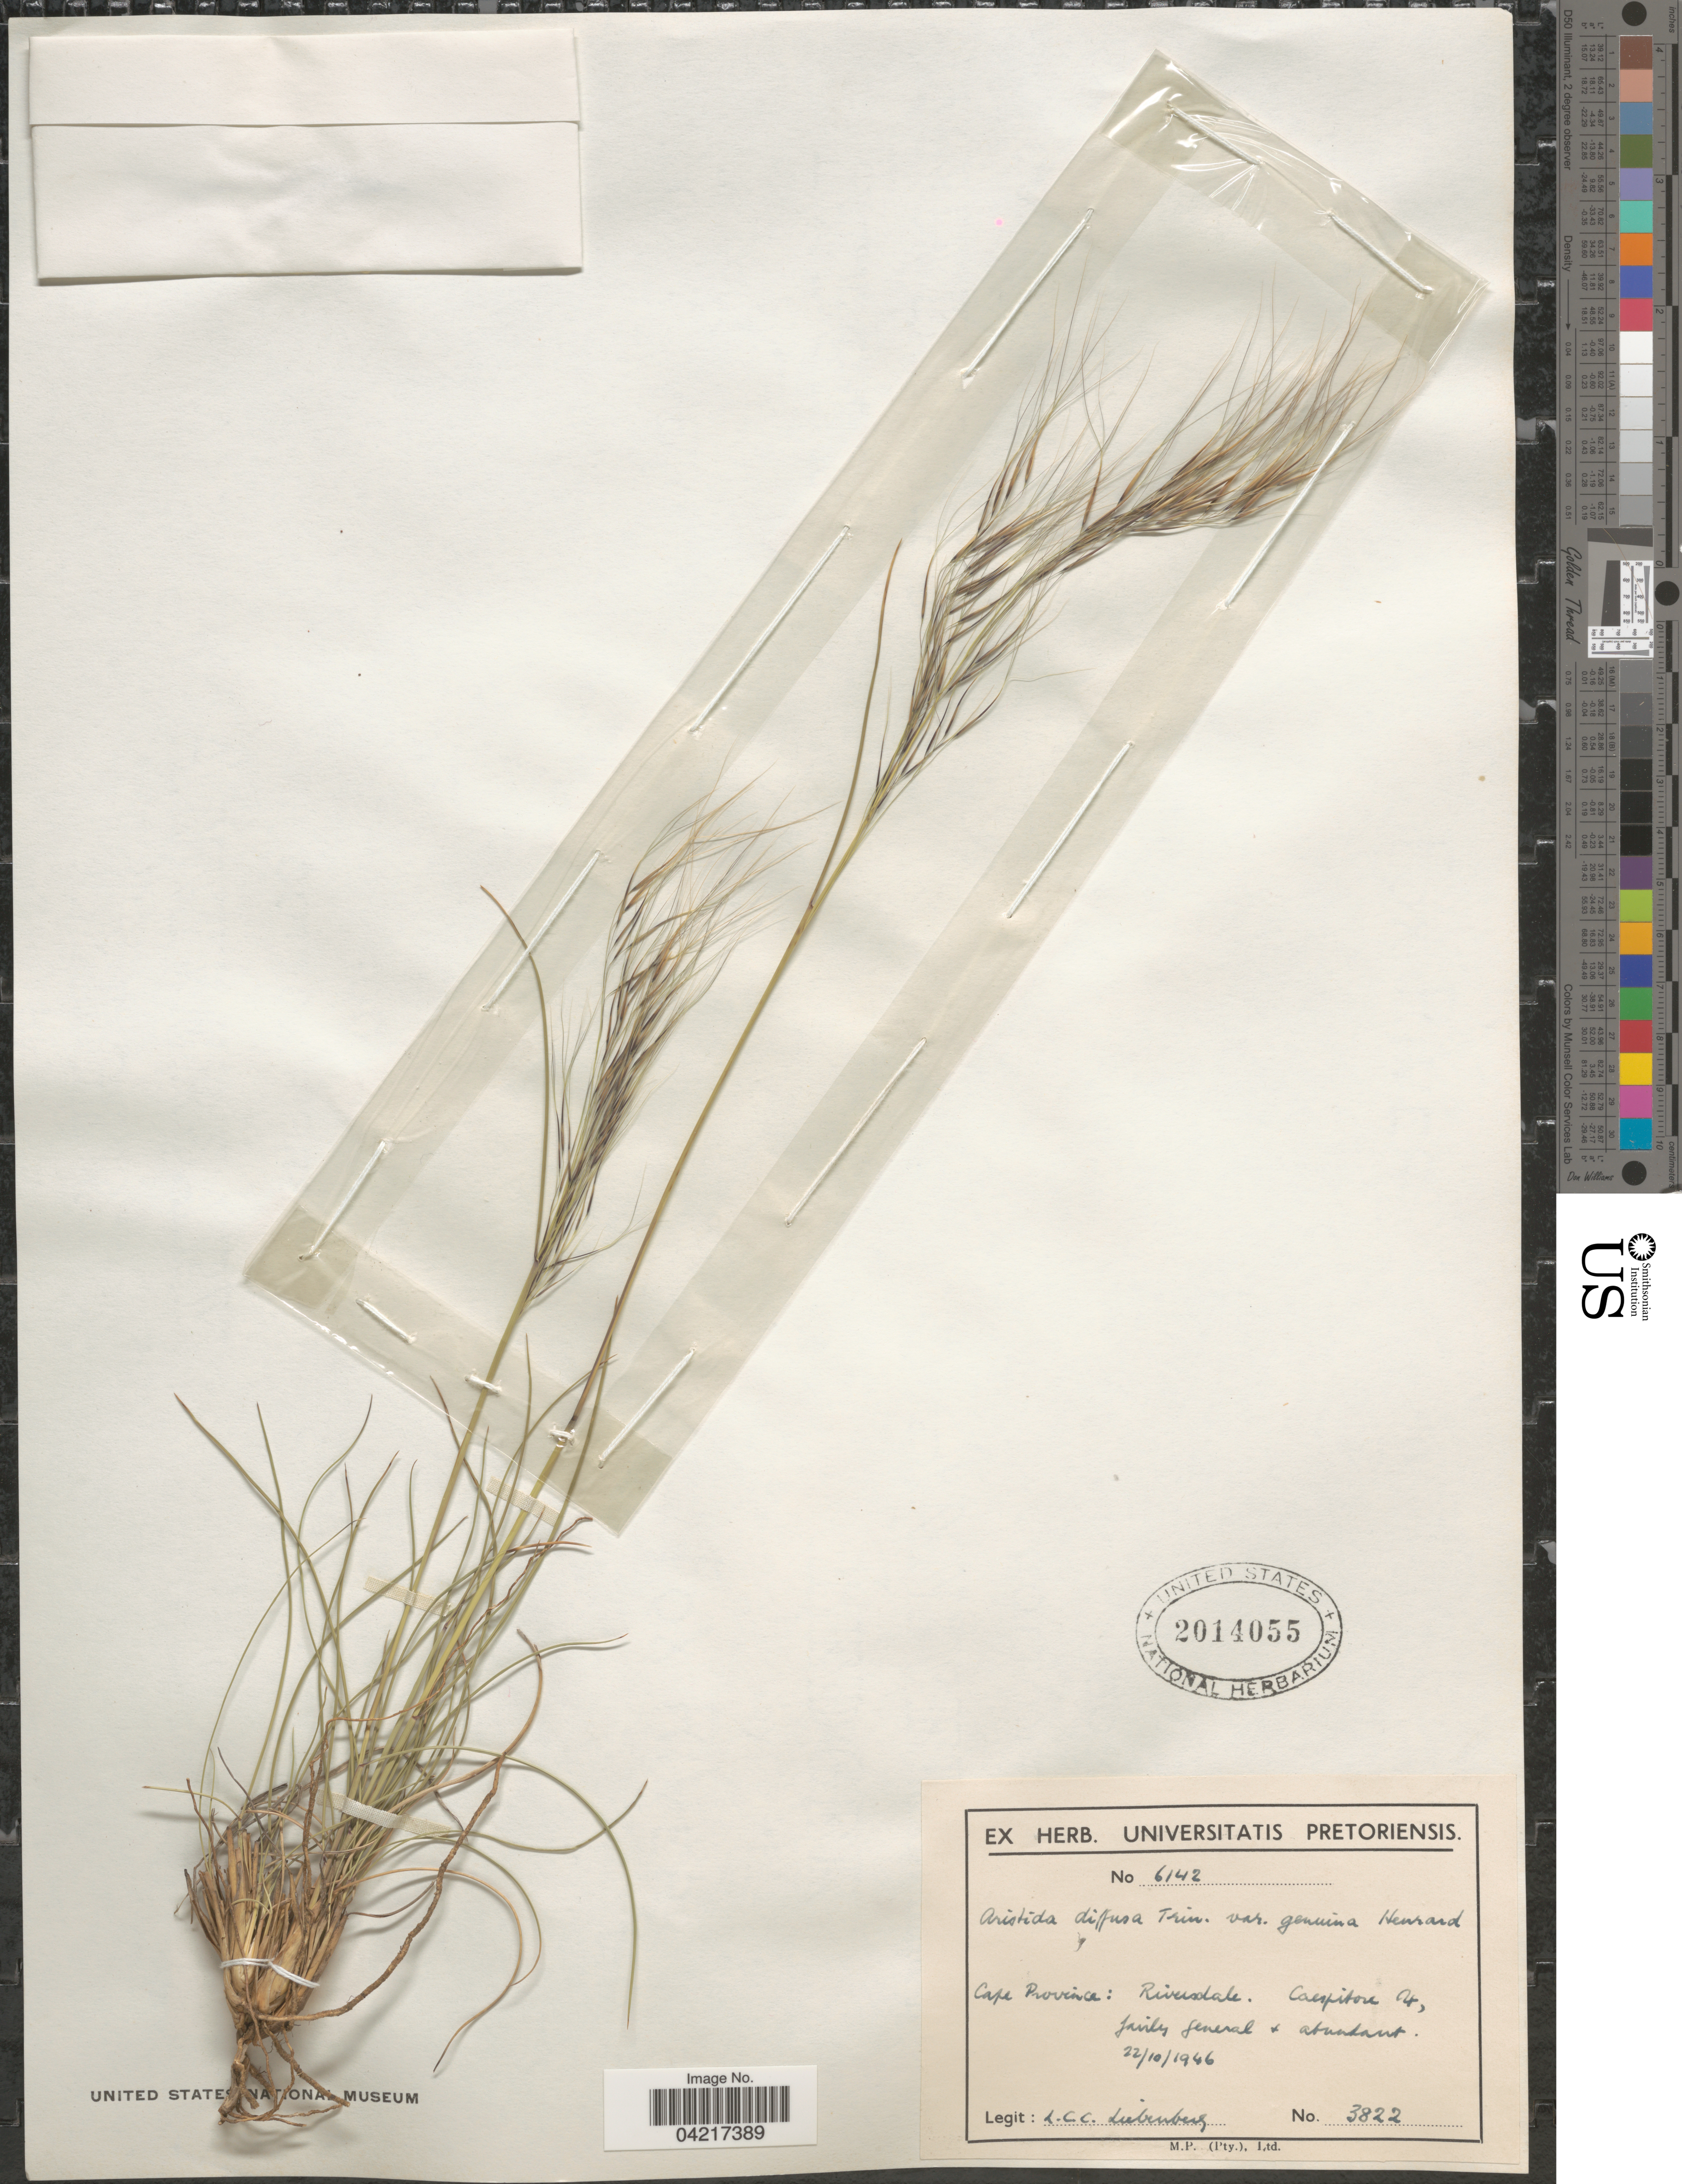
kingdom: Plantae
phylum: Tracheophyta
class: Liliopsida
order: Poales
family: Poaceae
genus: Aristida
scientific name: Aristida diffusa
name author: Trin.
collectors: L. Liebenberg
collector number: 3822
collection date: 1946-10-22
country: South Africa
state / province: Western Cape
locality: Riversdale.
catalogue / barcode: US 2014055